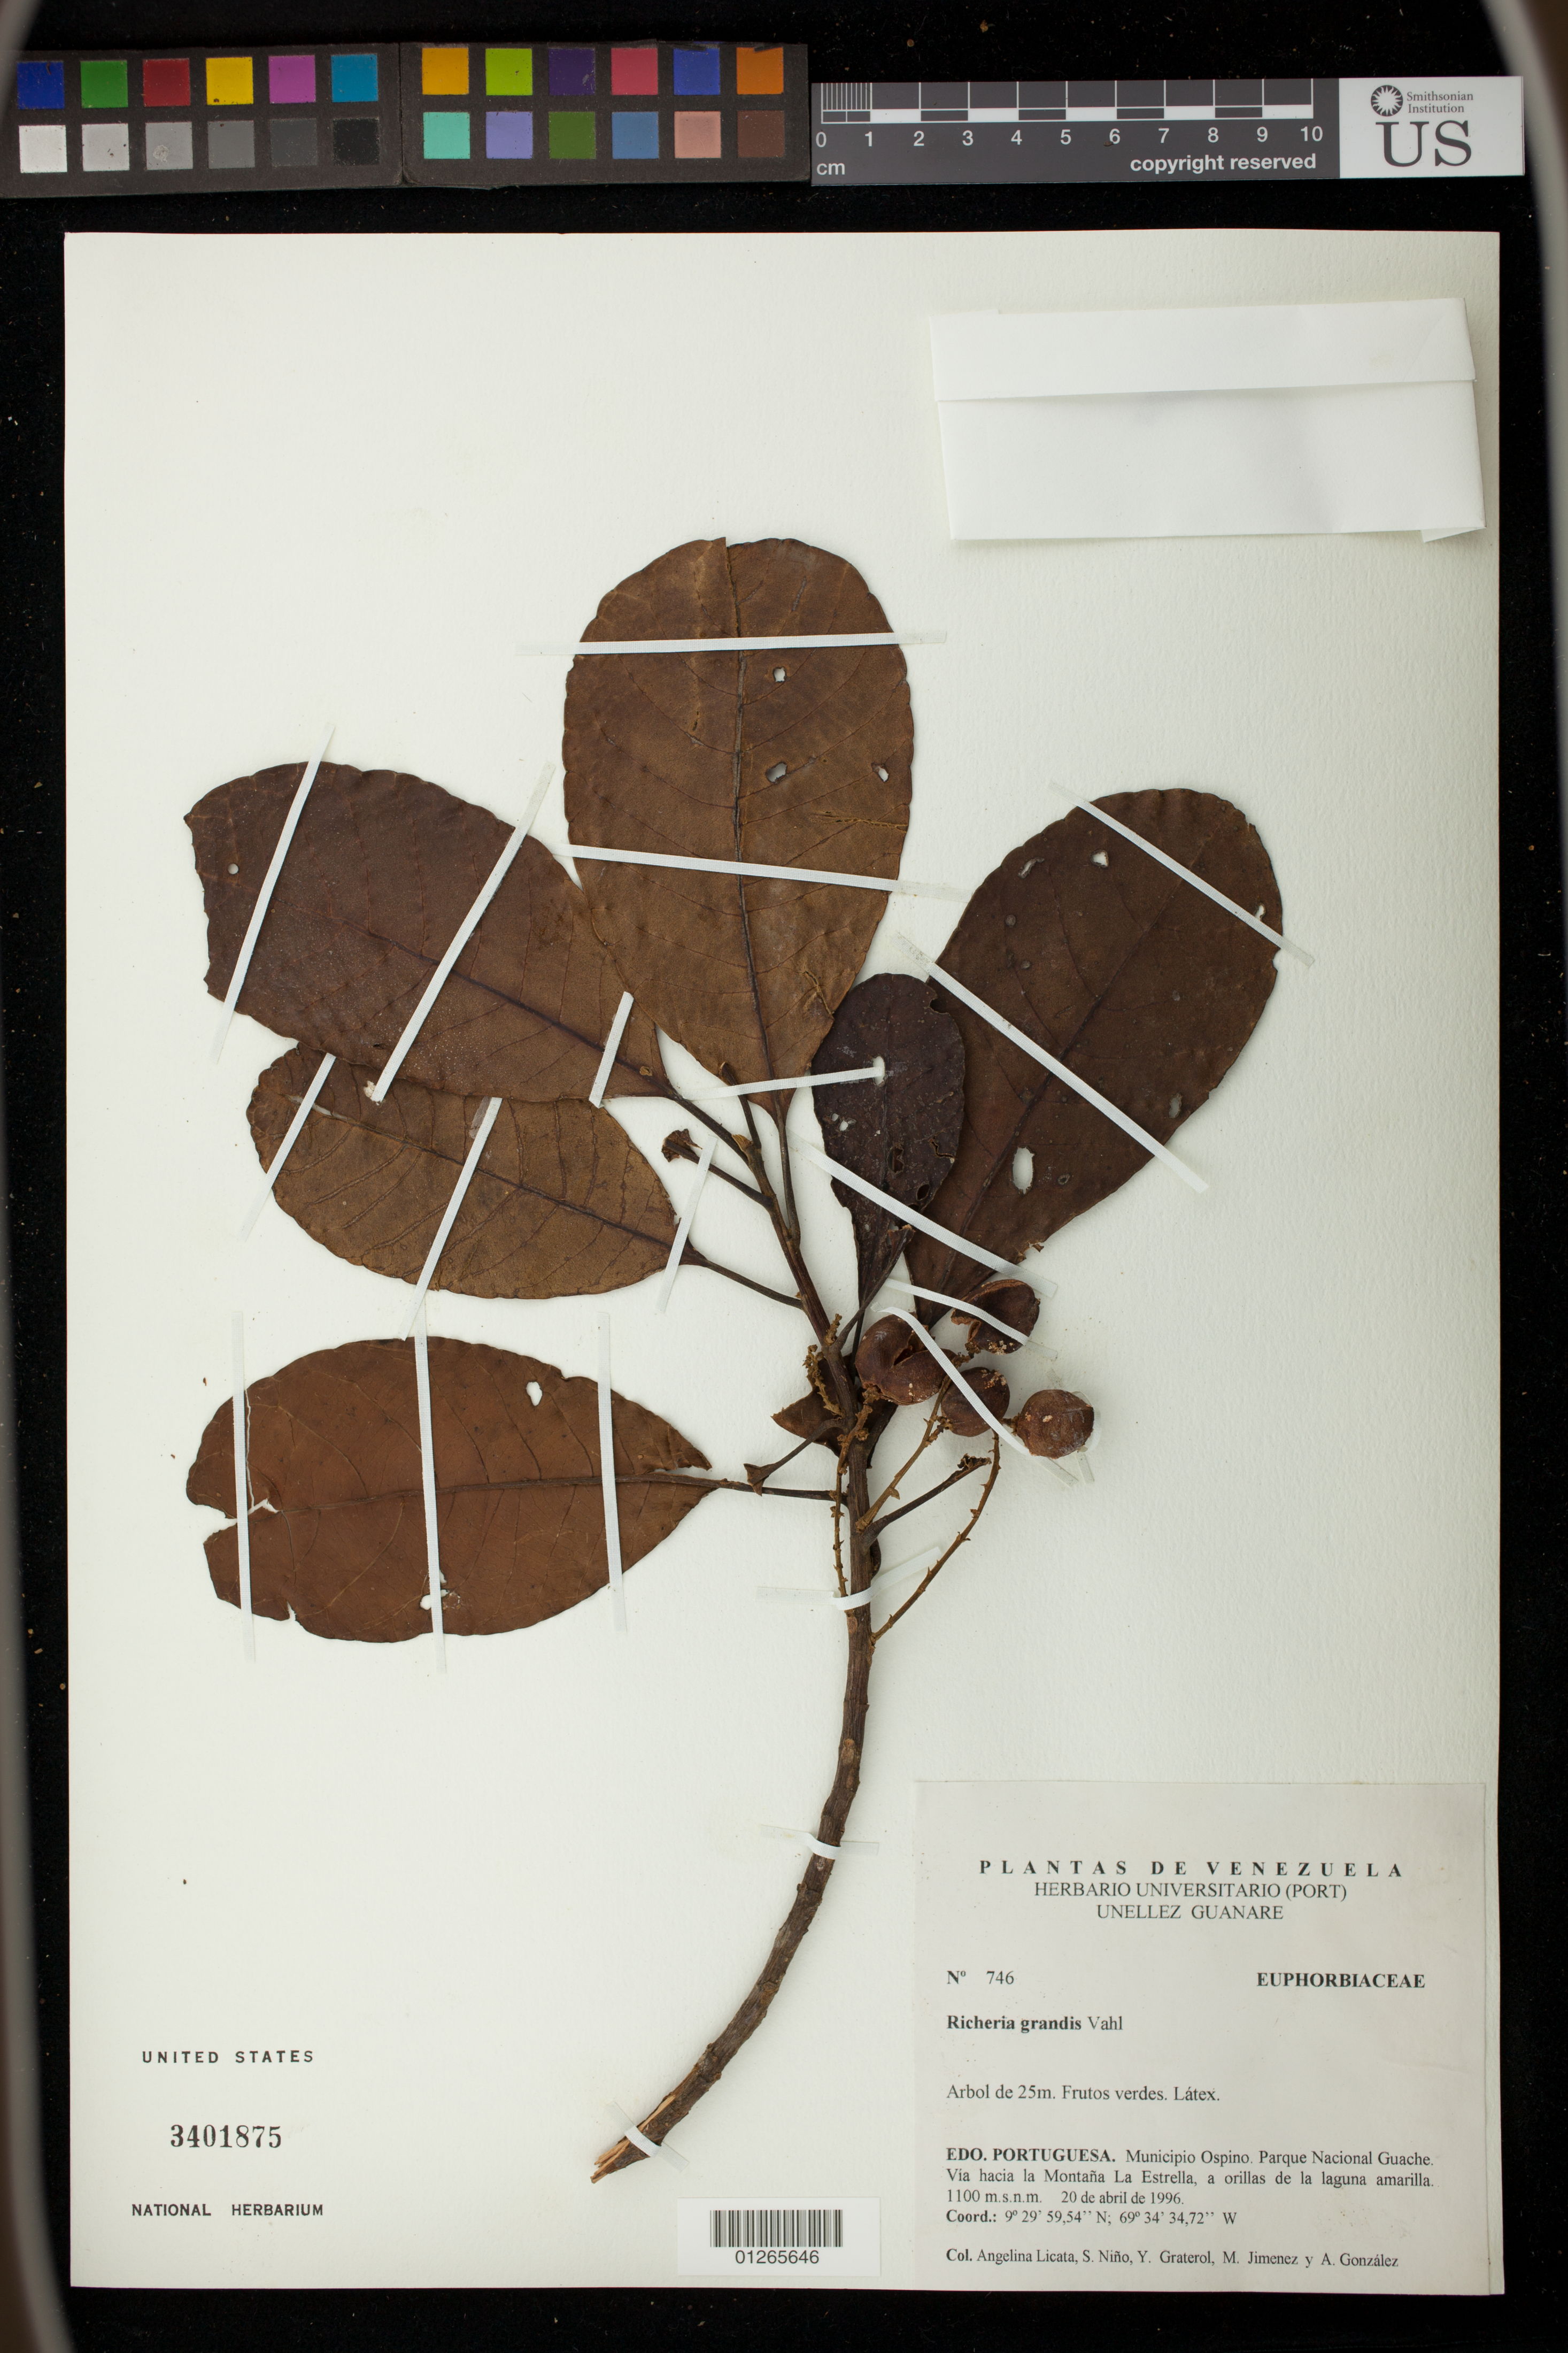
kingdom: Plantae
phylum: Tracheophyta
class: Magnoliopsida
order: Malpighiales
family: Phyllanthaceae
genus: Richeria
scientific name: Richeria grandis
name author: Vahl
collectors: A. Licata, S. M. Niño, Y. Graterol, M. Jimenez & A. C. González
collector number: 746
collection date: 1996-04-20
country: Venezuela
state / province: Portuguesa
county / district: Ospino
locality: Parque Nacional Guache. Montaña La Estrella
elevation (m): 1100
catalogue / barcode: US 3401875